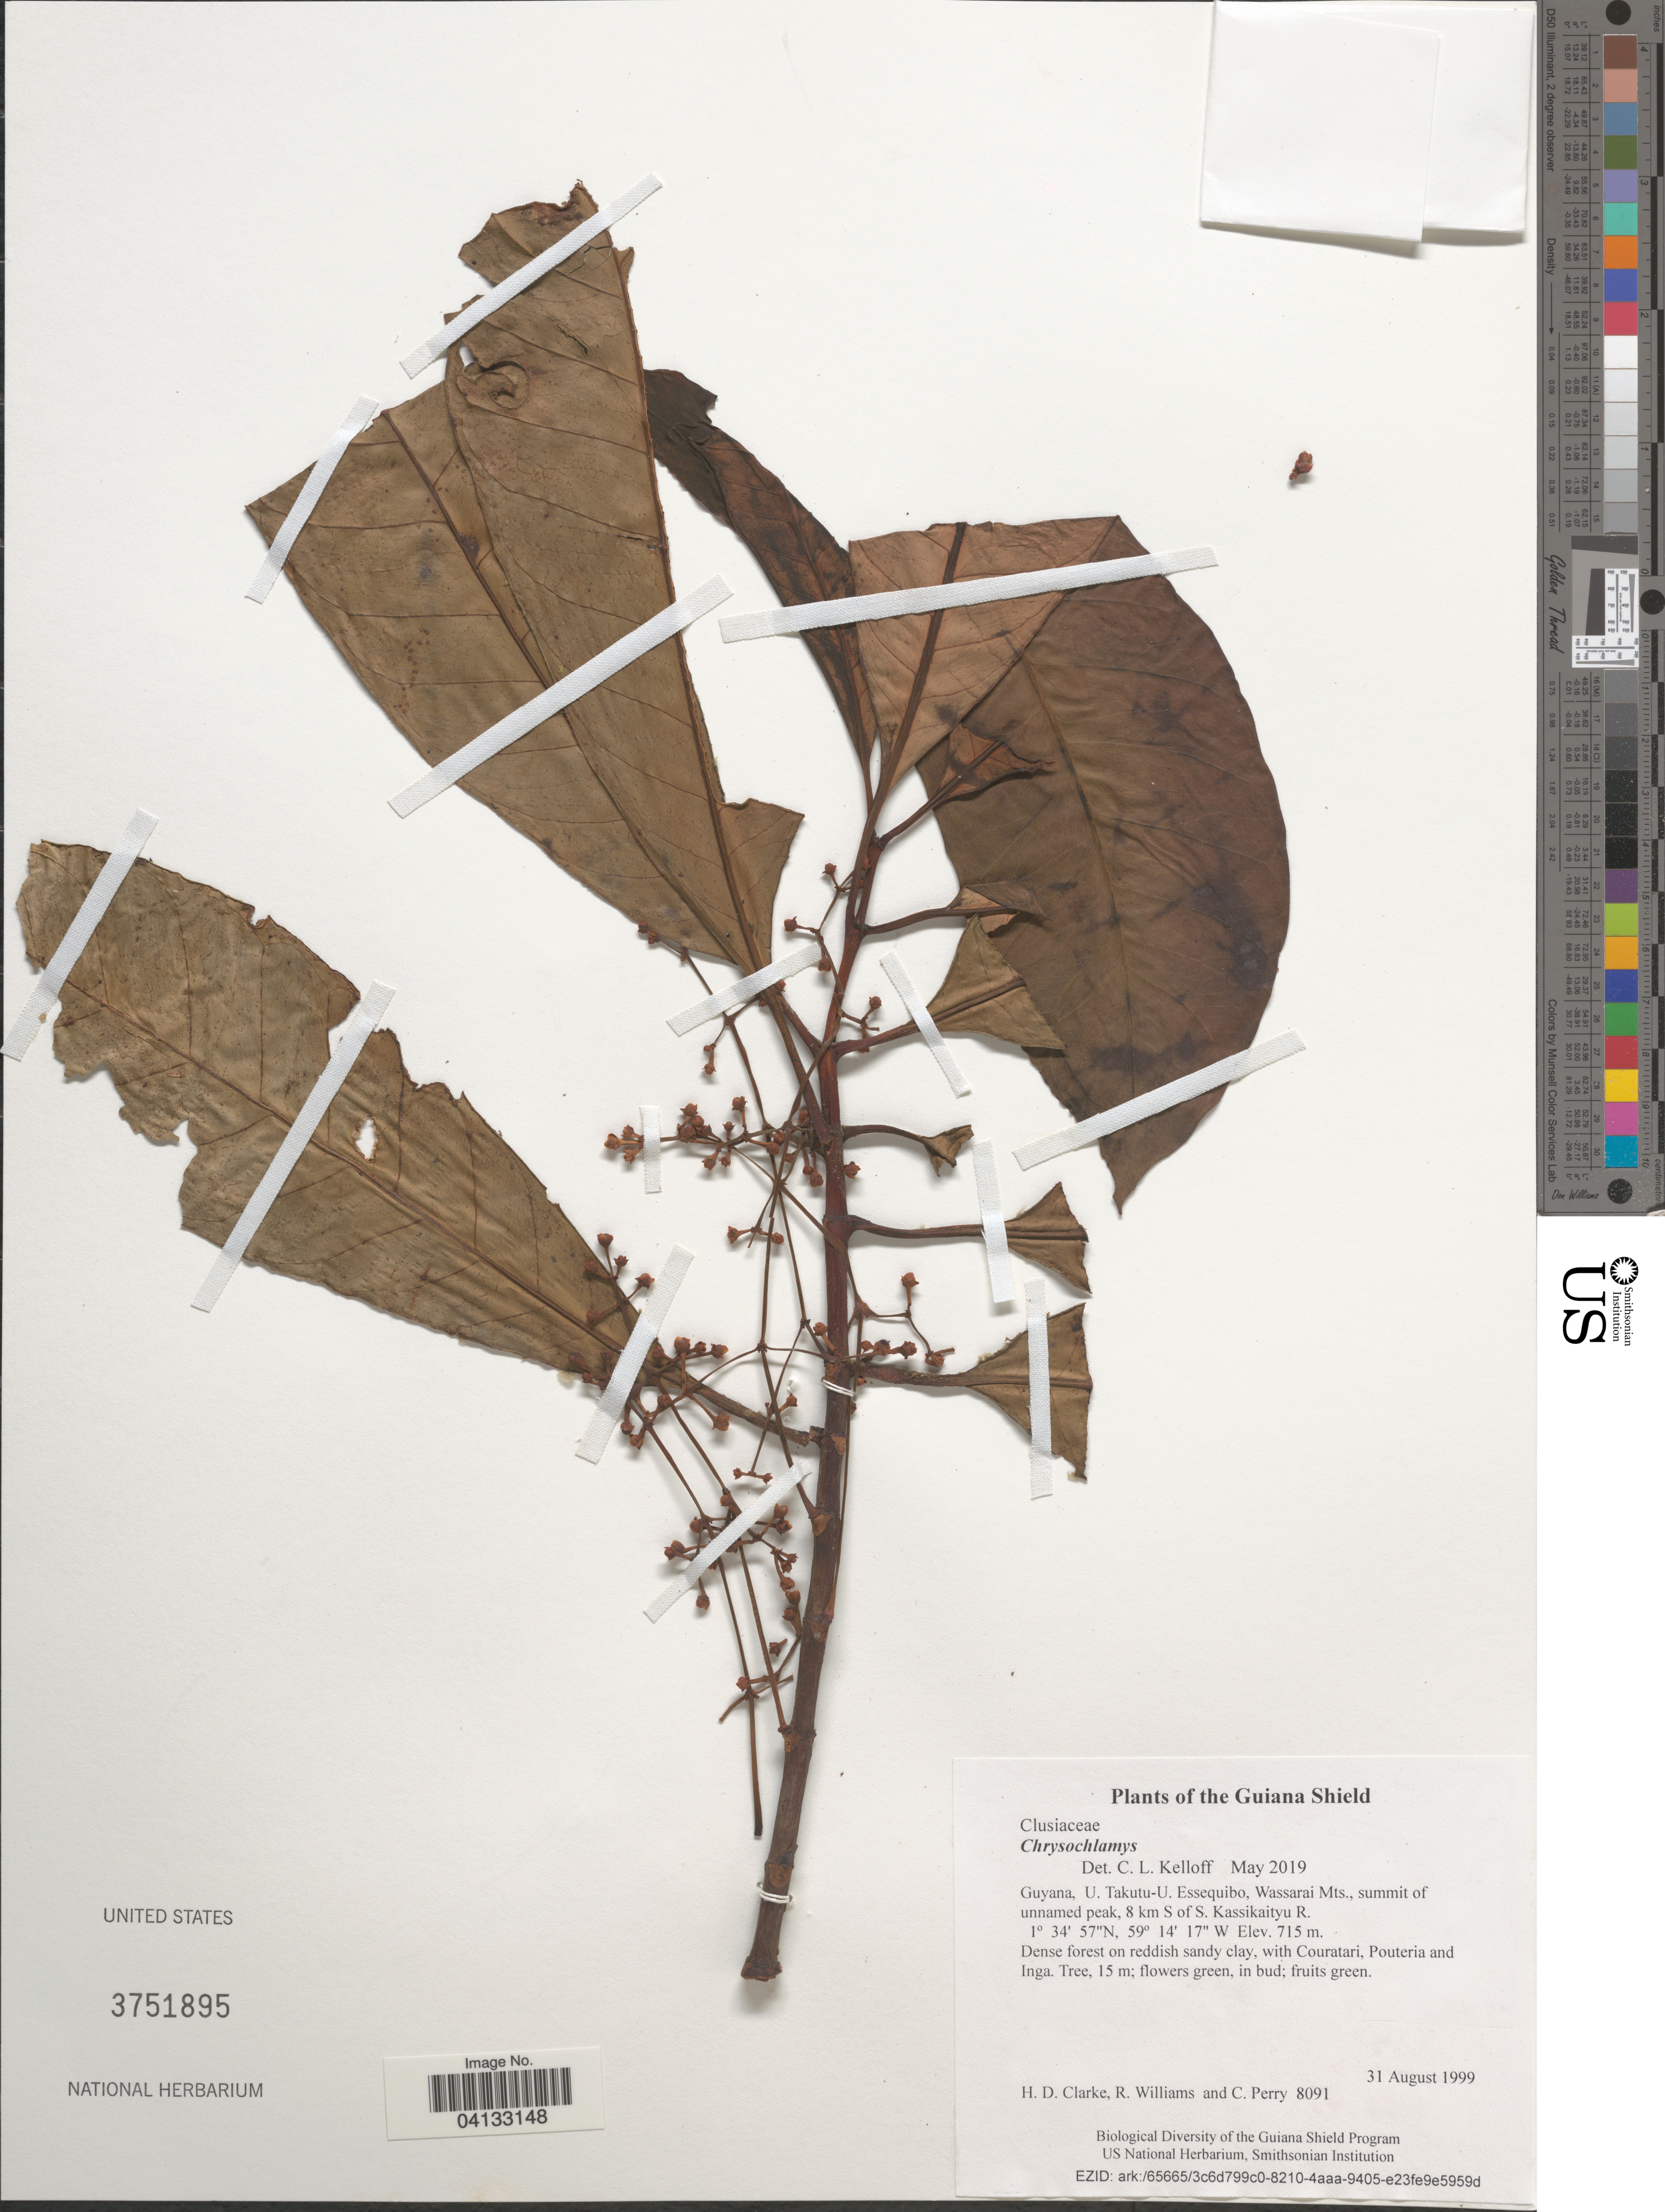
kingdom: Plantae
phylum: Tracheophyta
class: Magnoliopsida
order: Malpighiales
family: Clusiaceae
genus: Chrysochlamys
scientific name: Chrysochlamys sp.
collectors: H. D. Clarke, R. Williams & C. Perry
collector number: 8091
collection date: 1999-08-31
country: Guyana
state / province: U. Takutu-U. Essequibo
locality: Guiana Shield. Wassarai Mts., summit of unnamed peak, 8 km S of S. Kassikaityu R.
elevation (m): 715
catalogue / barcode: US 3751895